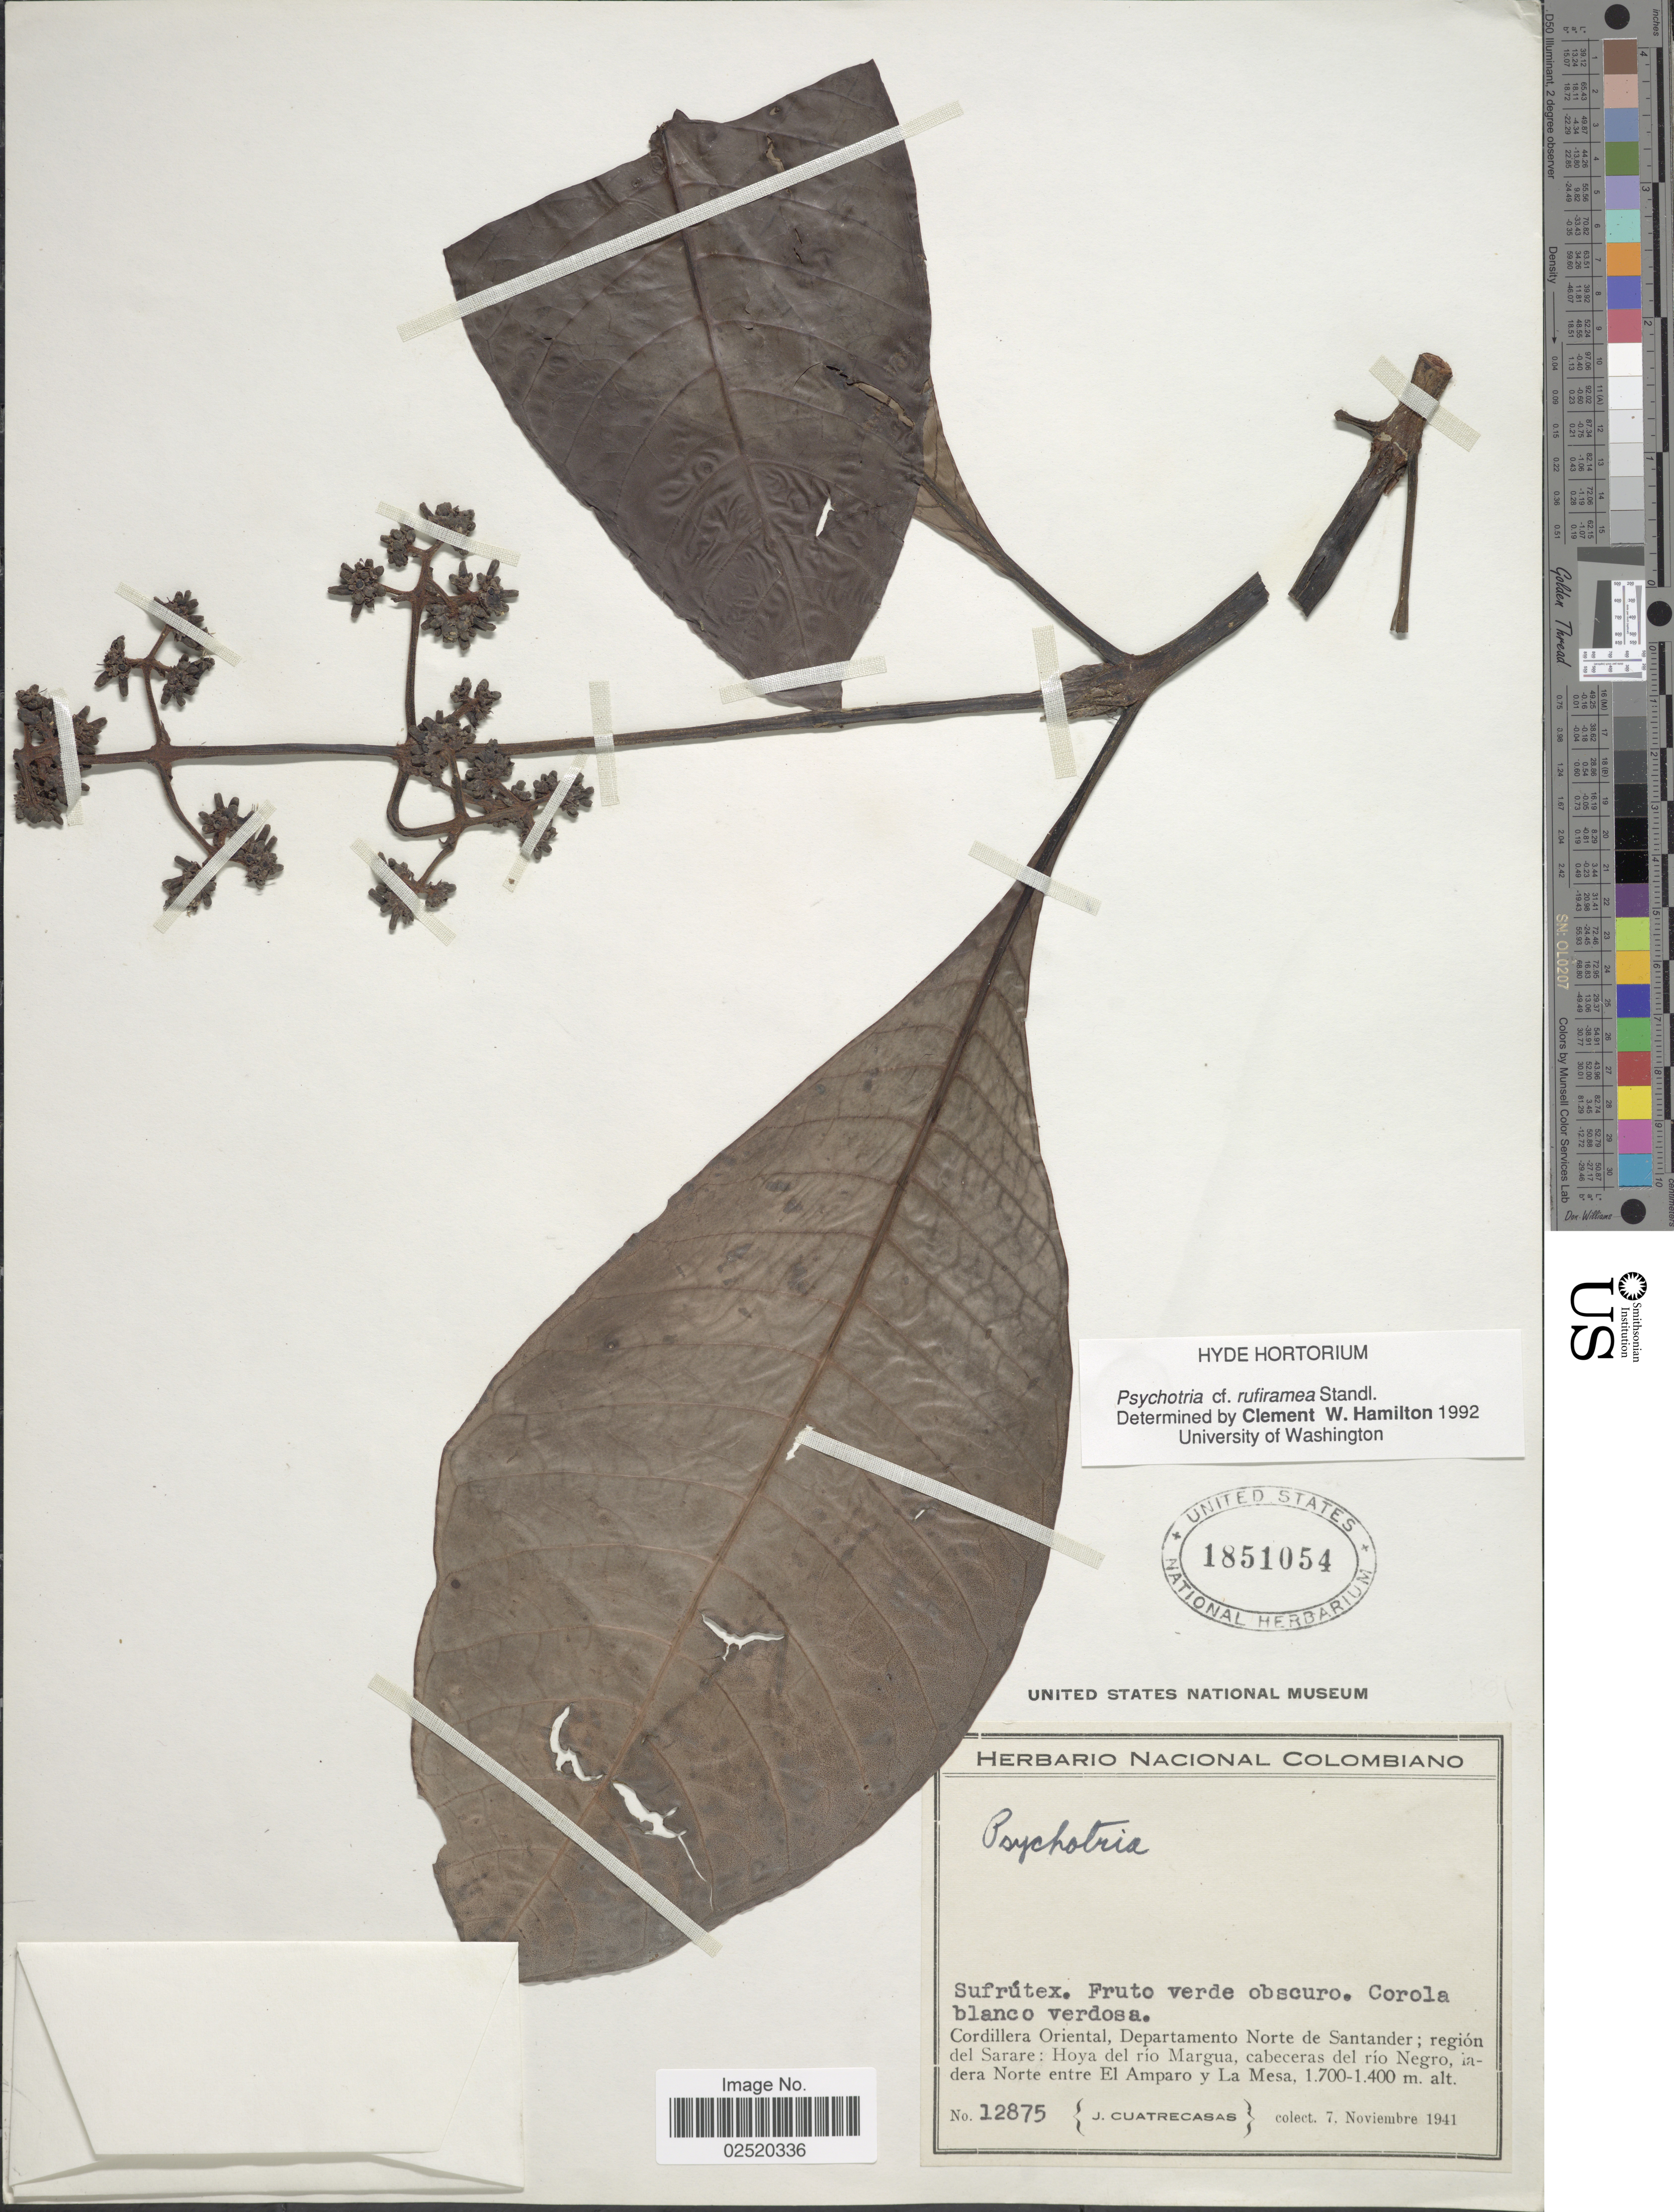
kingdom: Plantae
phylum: Tracheophyta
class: Magnoliopsida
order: Gentianales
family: Rubiaceae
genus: Psychotria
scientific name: Psychotria rufiramea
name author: Standl.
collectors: J. Cuatrecasas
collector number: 12875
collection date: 1941-11-07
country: Colombia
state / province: Norte de Santander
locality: Cordillera Oriental, Departamento Norte de Santander: region del Sarare: Hoya del rio Margua, cabeceras del rio Negro, ladera Norte entre El Amparo y La Mesa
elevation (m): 1400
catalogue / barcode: US 1851054